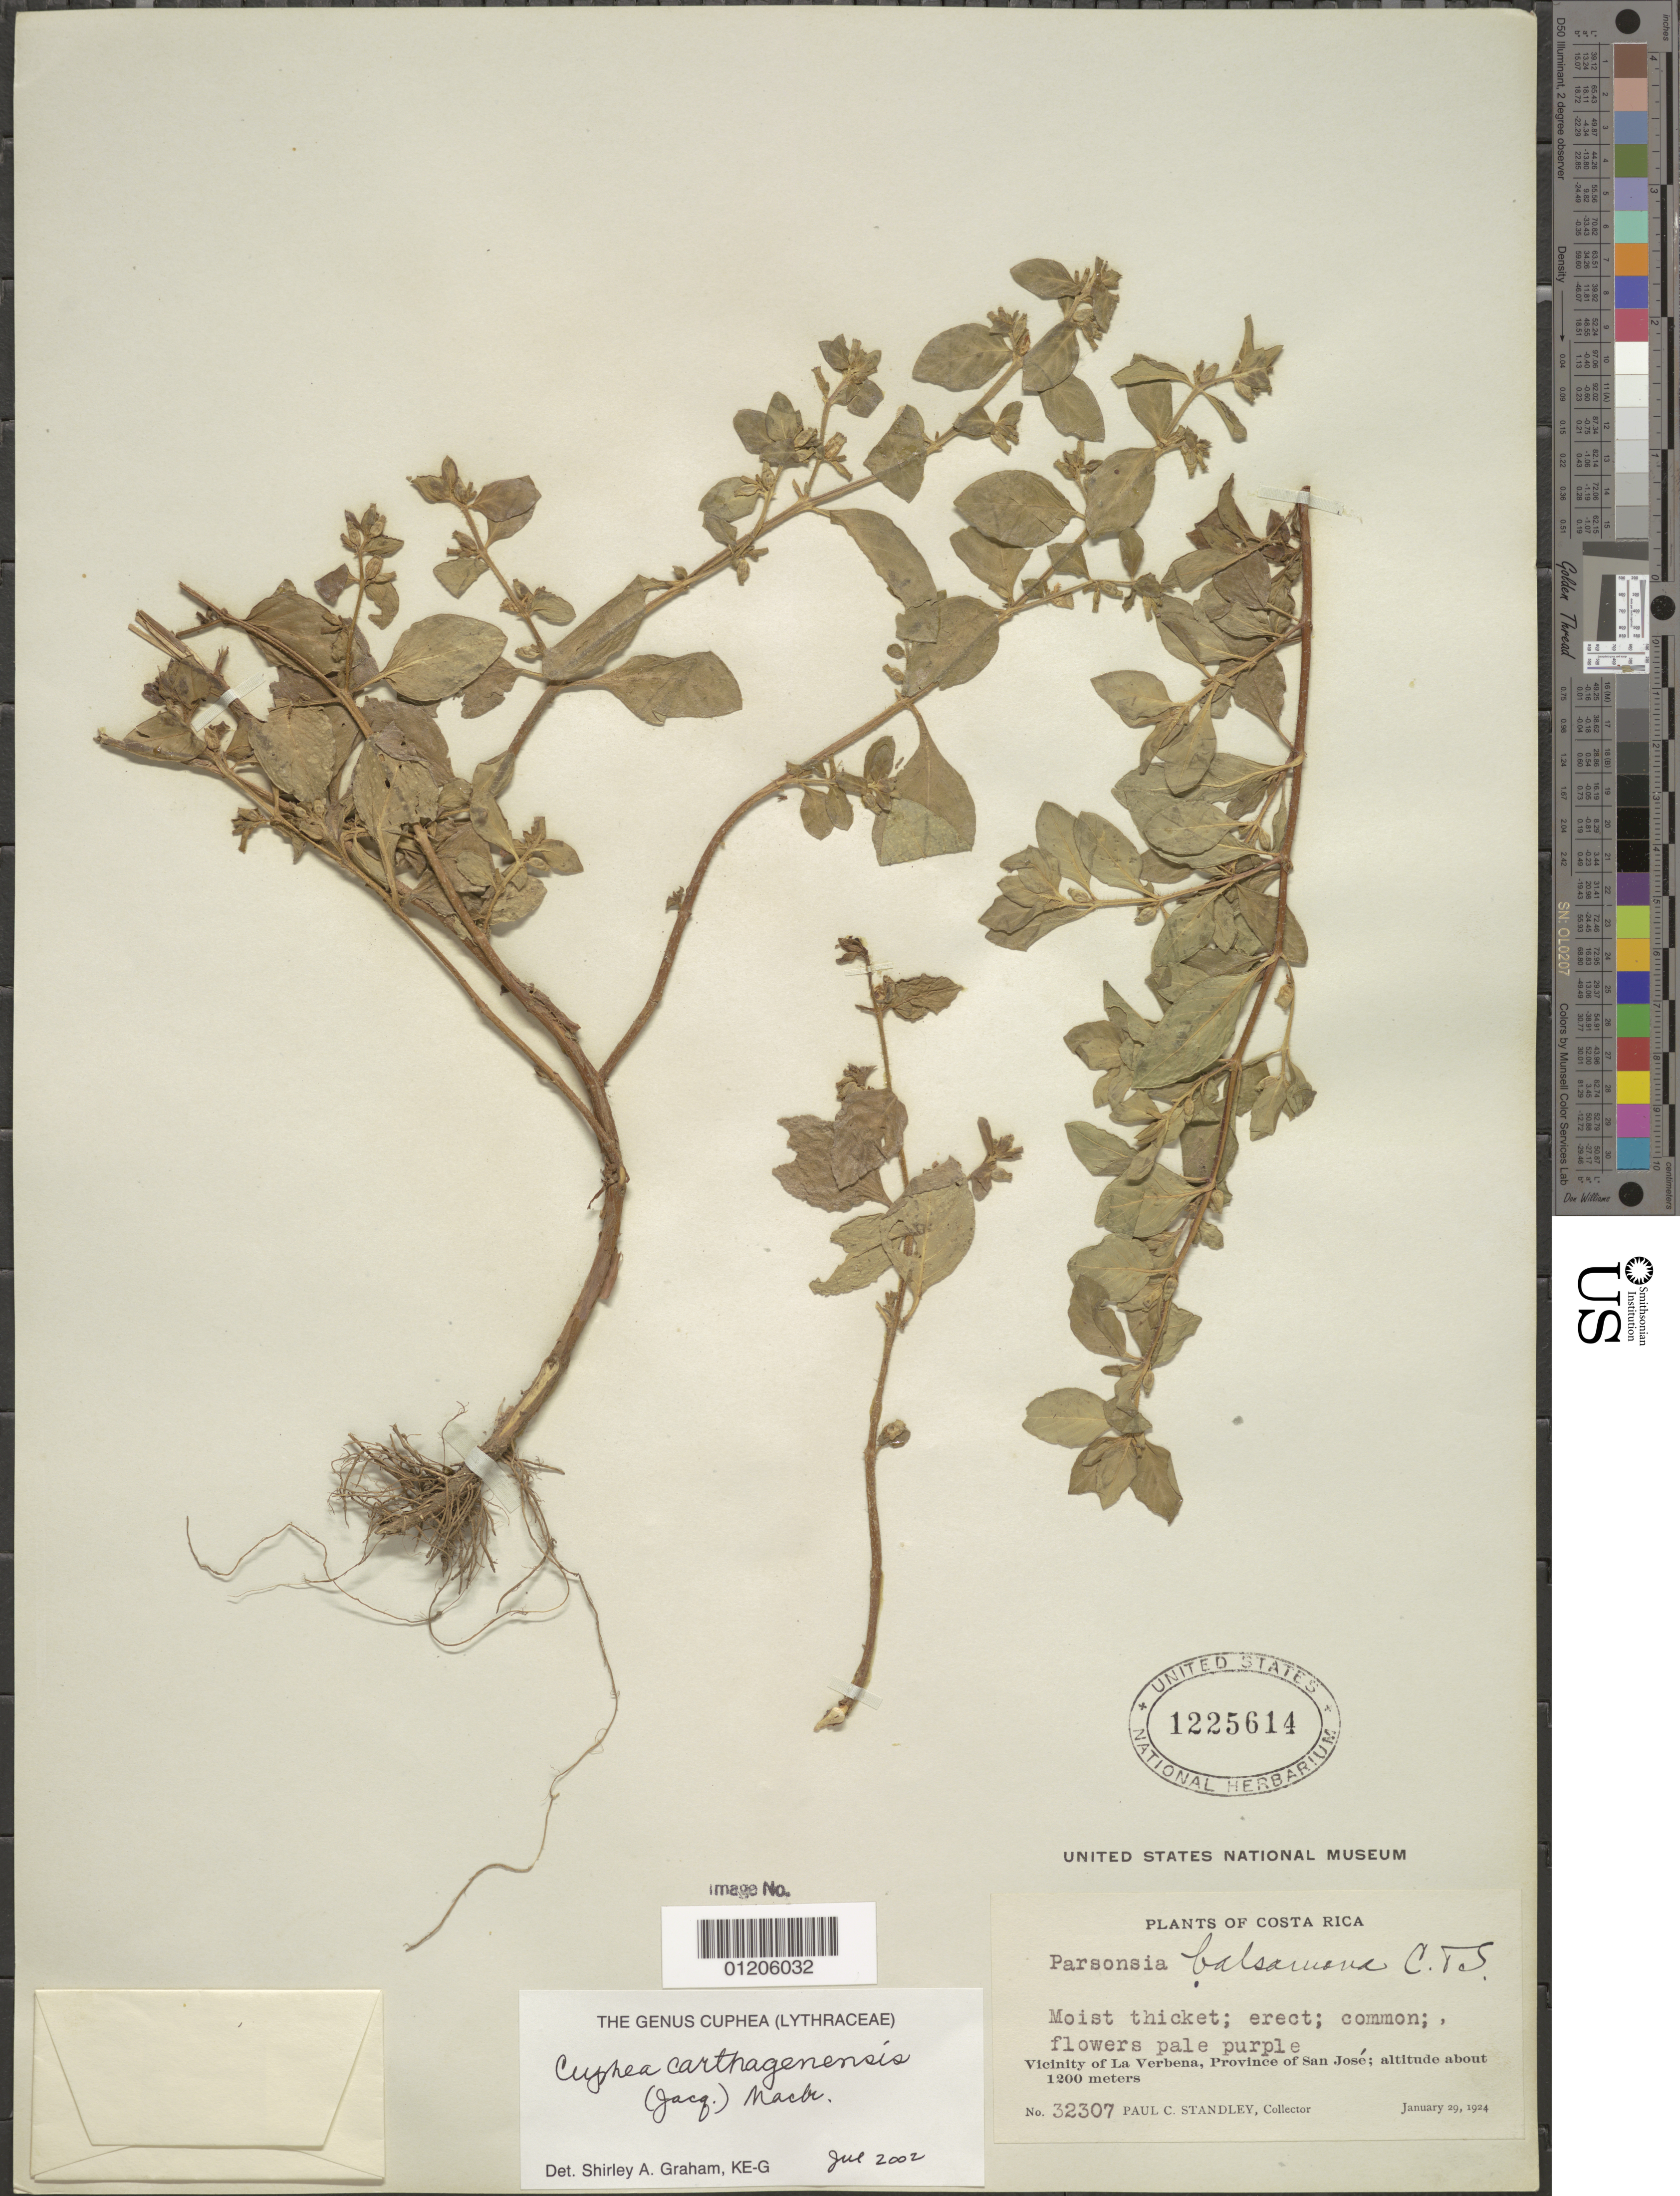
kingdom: Plantae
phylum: Tracheophyta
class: Magnoliopsida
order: Myrtales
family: Lythraceae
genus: Cuphea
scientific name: Cuphea carthagenensis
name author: (Jacq.) J.F. Macbr.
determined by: Graham, S.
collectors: P. C. Standley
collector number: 32307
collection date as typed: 29 Jan 1924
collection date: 1924-01-29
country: Costa Rica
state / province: San José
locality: Vicinity of La Verbena.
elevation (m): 1200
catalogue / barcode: US 1225614